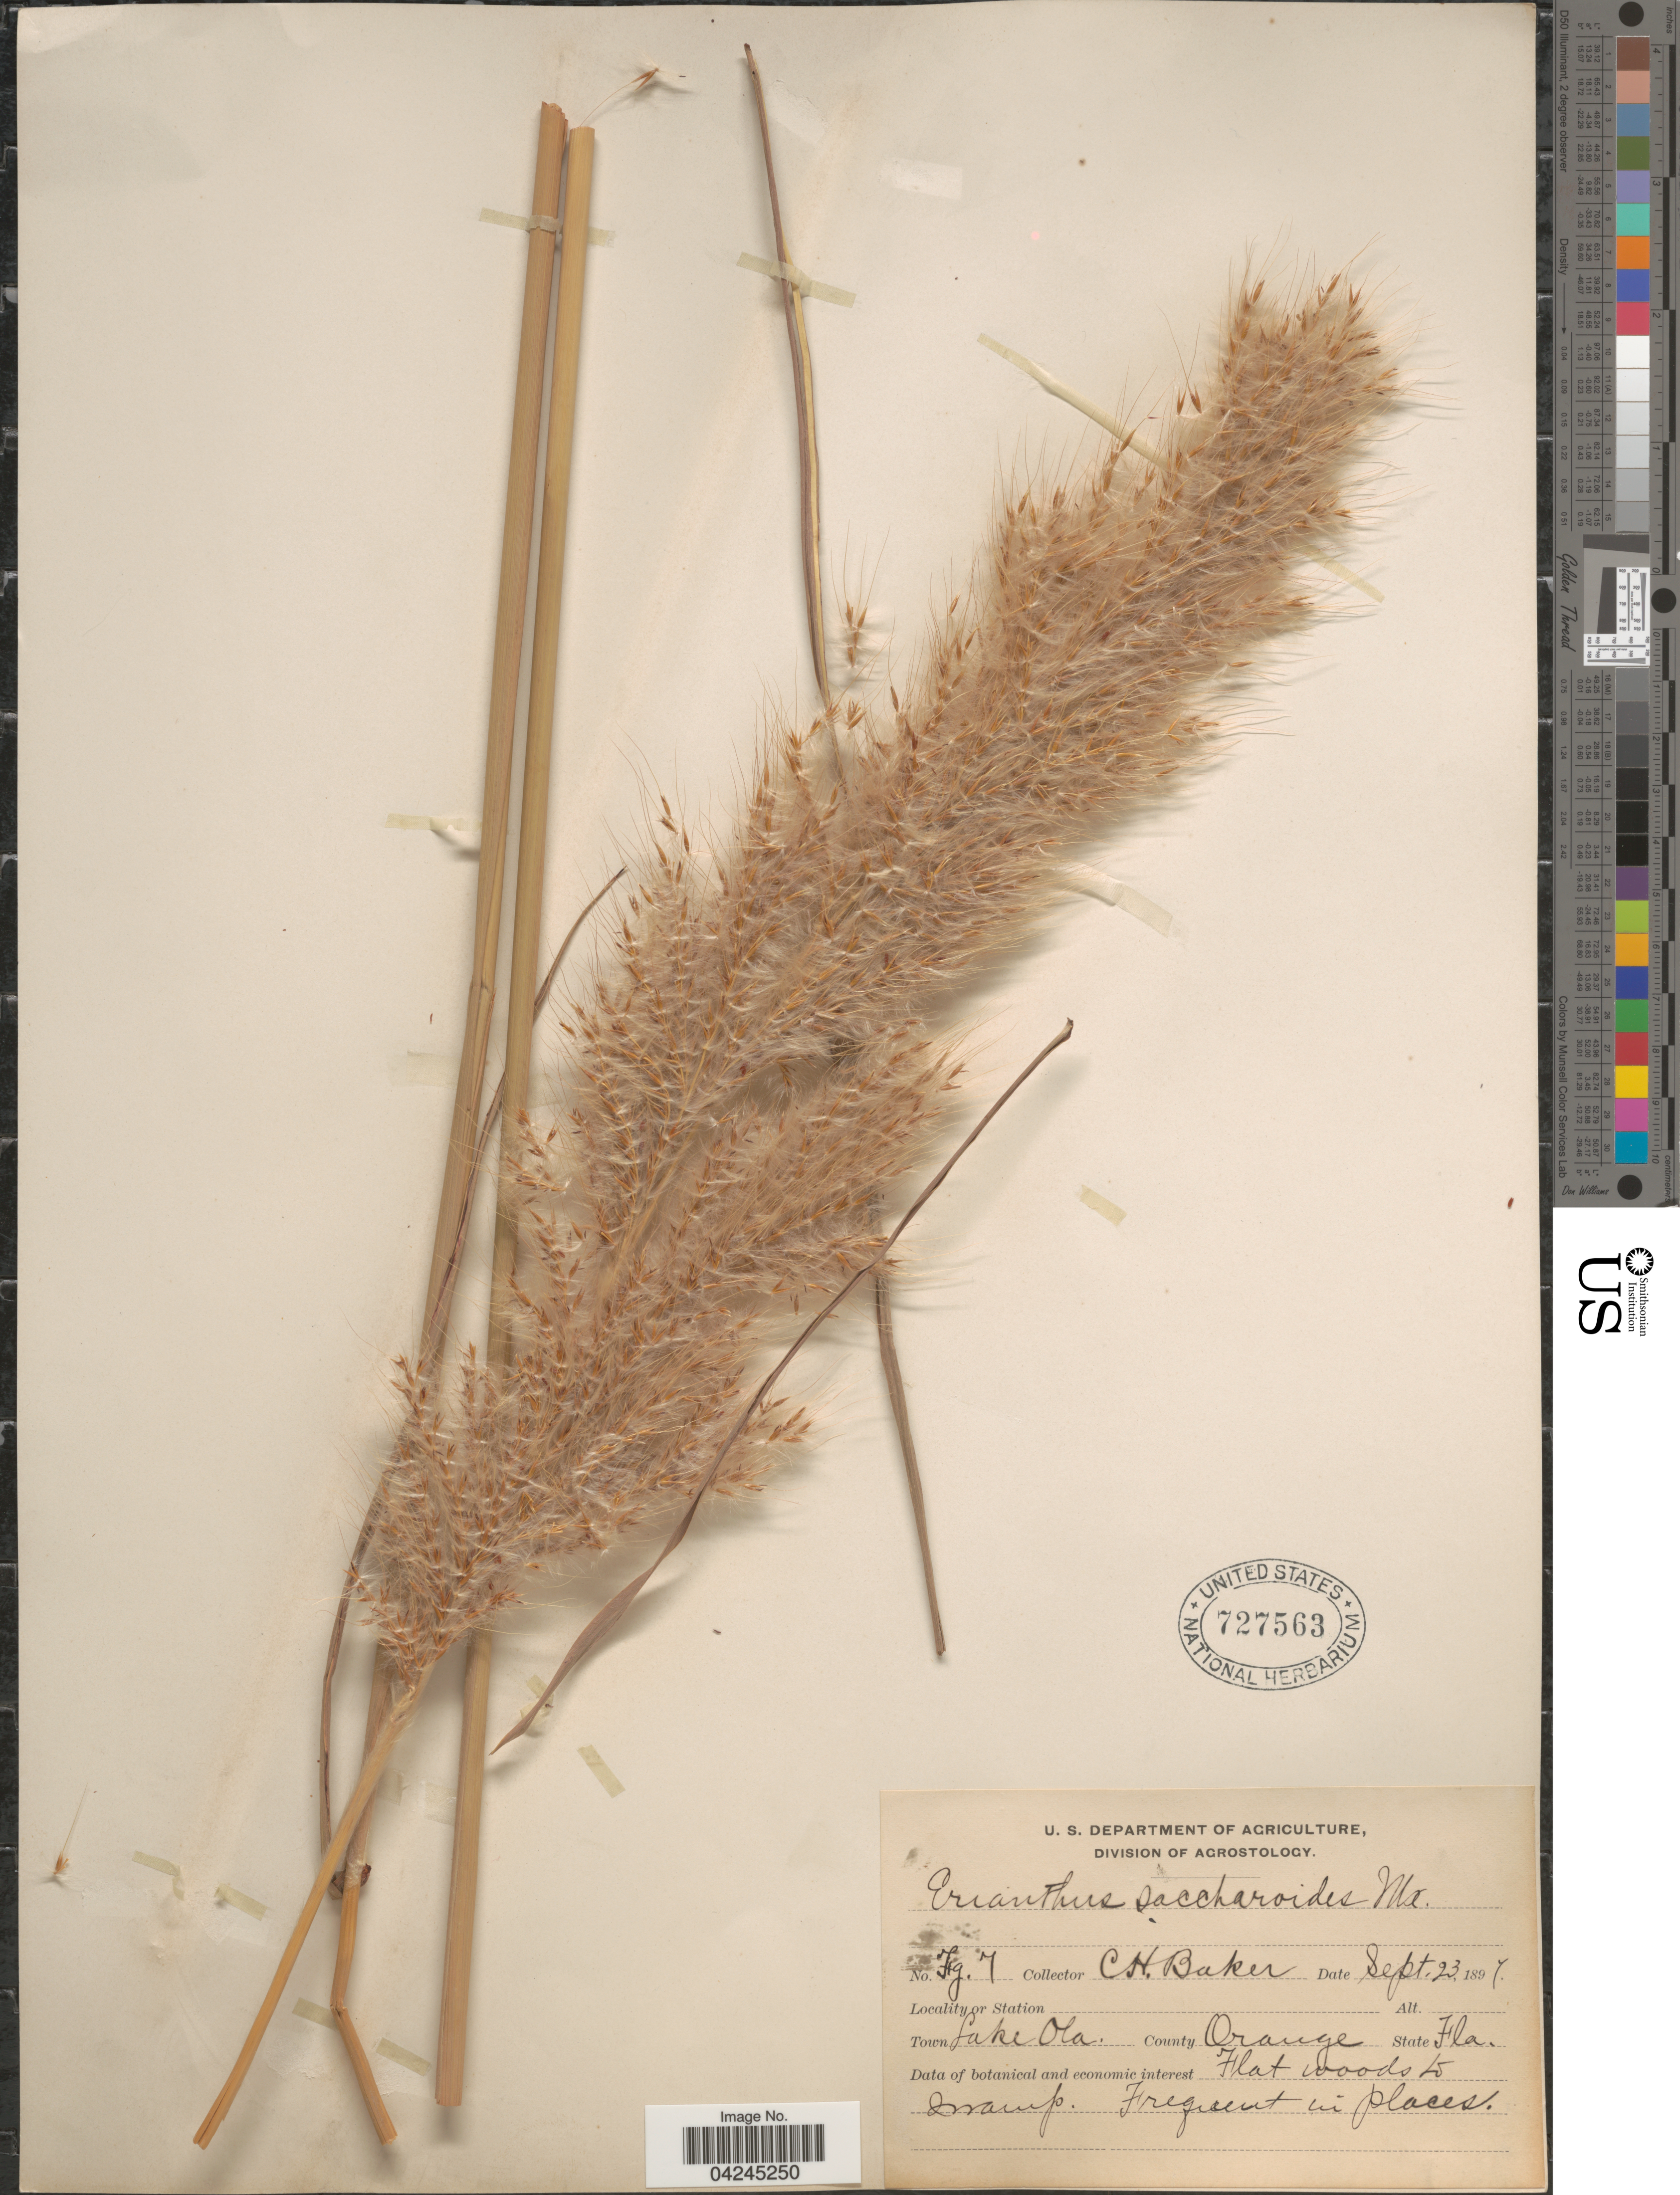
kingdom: Plantae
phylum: Tracheophyta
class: Liliopsida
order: Poales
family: Poaceae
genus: Erianthus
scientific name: Erianthus sp.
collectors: C. H. Baker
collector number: Fg7*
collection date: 1897-09-23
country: United States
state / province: Florida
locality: Town Lake Ola. County Orange.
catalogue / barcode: US 727563